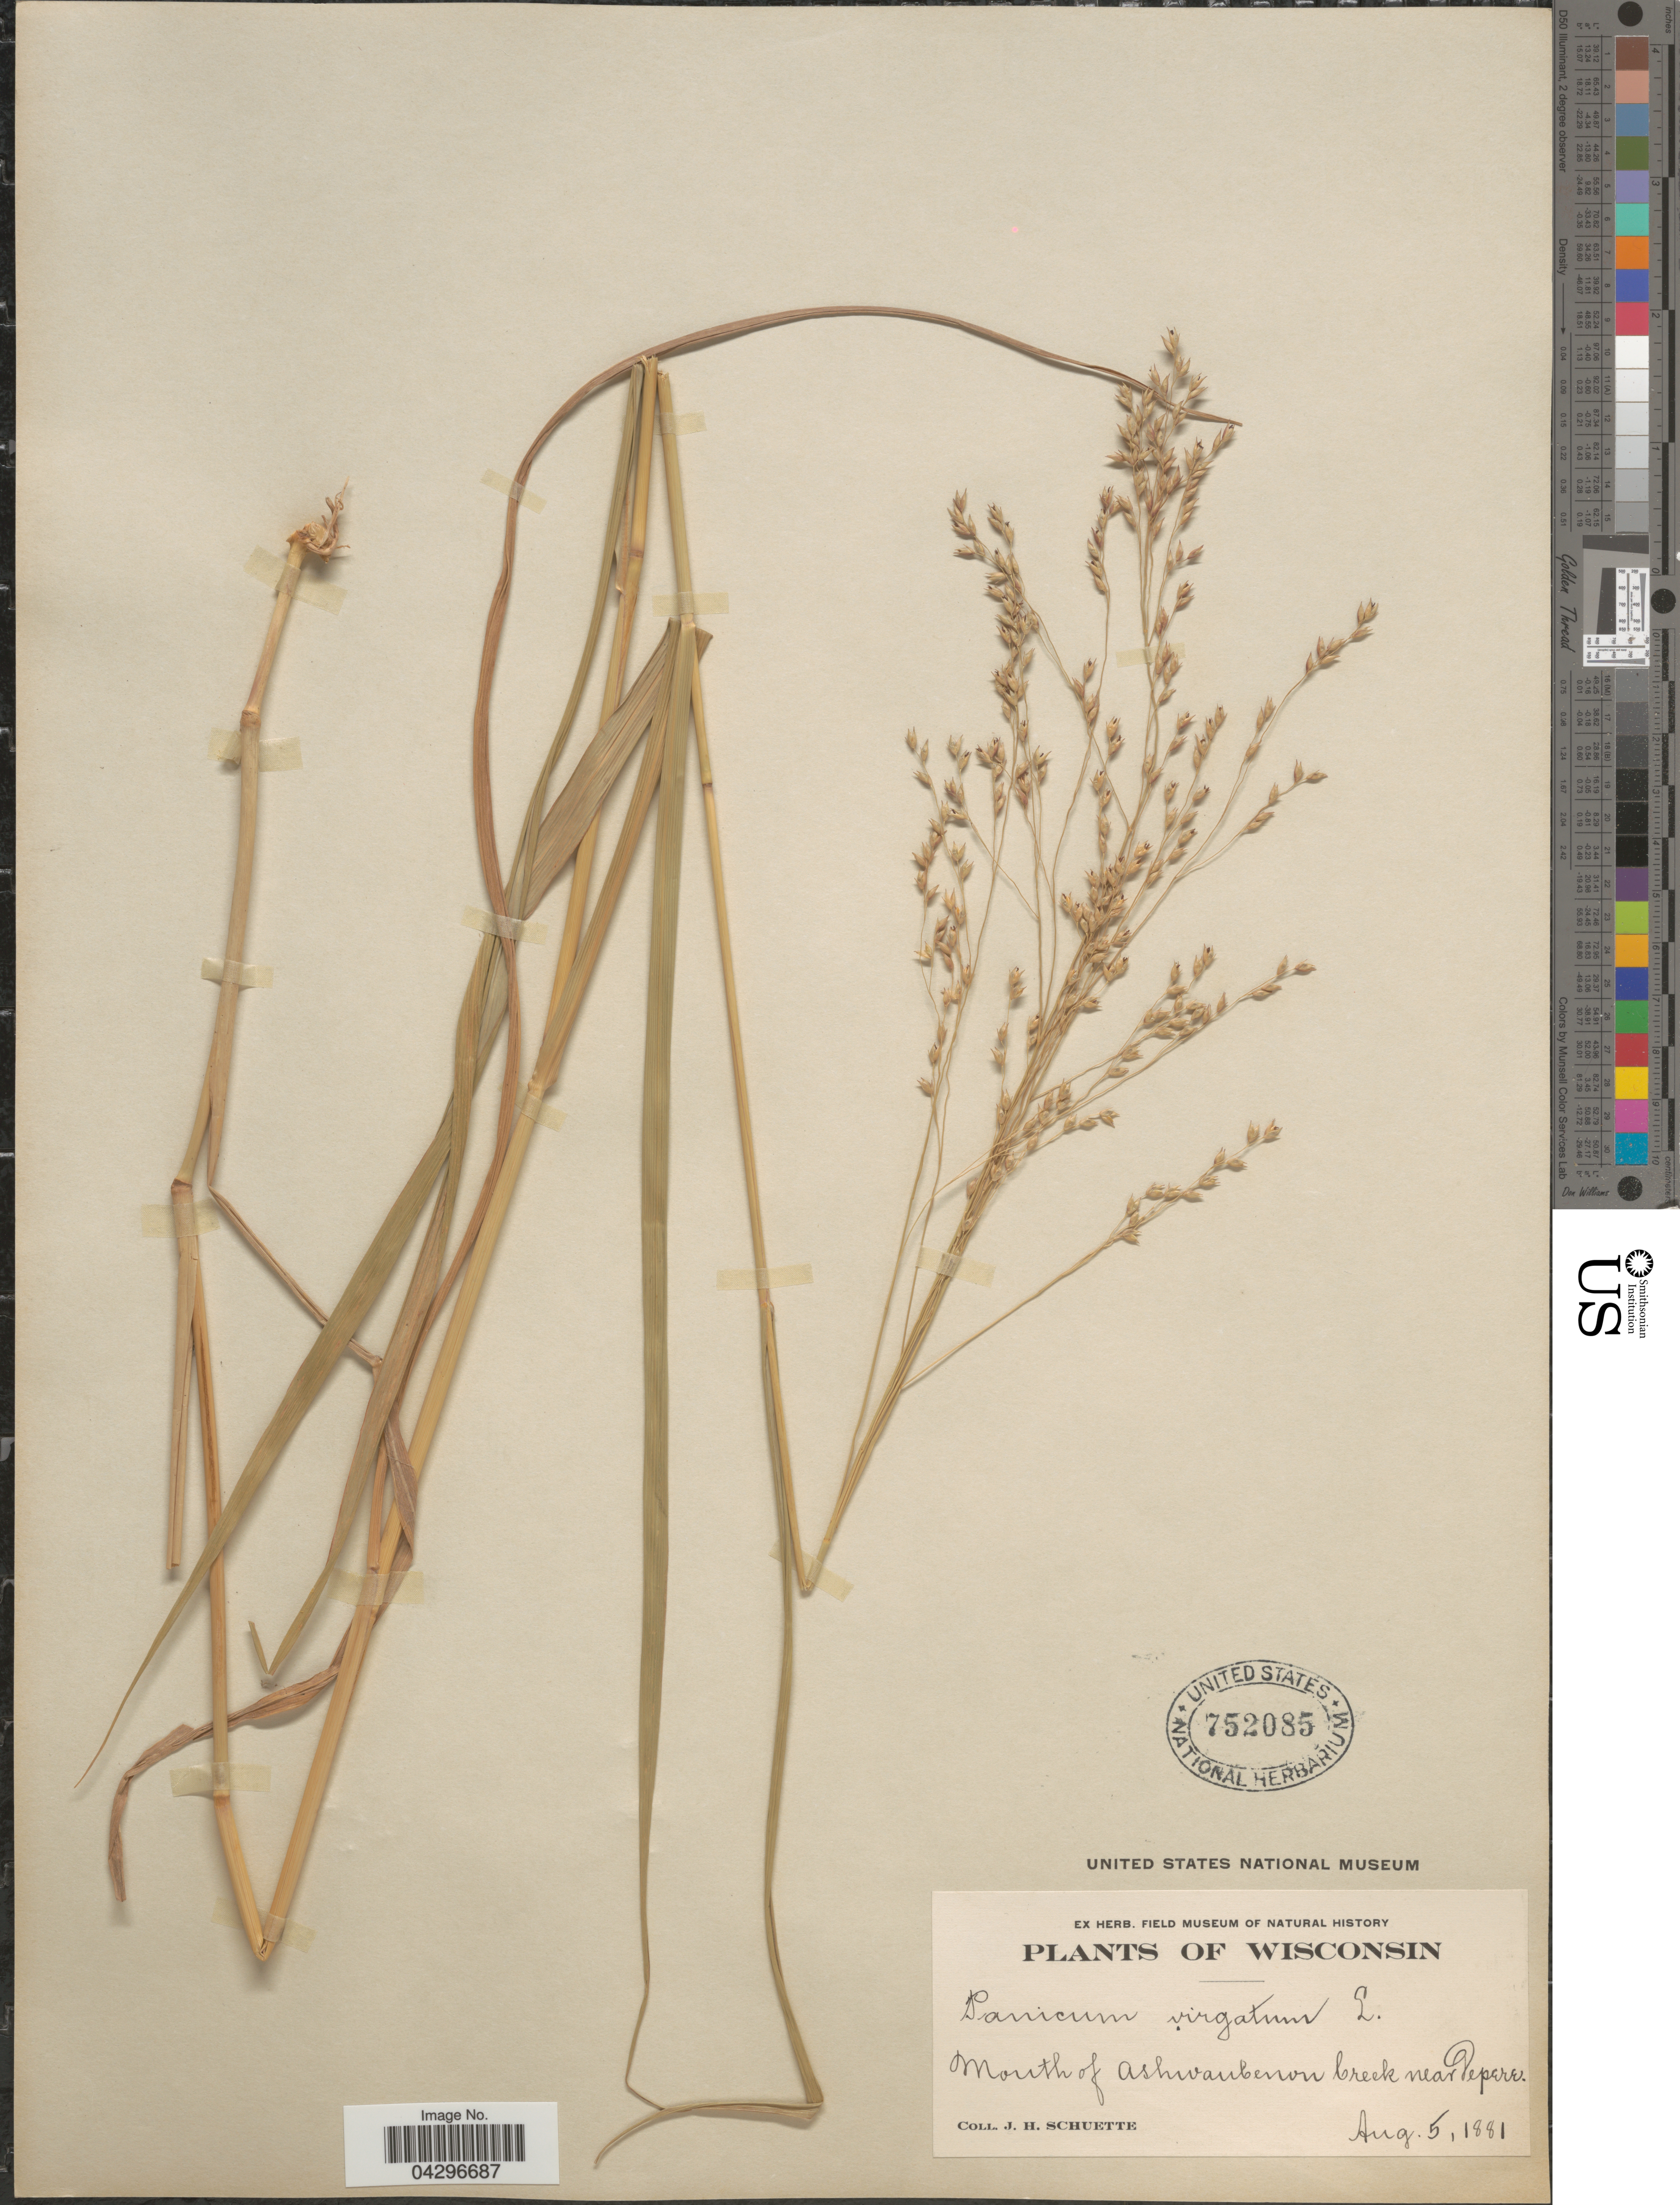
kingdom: Plantae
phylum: Tracheophyta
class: Liliopsida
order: Poales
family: Poaceae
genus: Panicum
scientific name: Panicum virgatum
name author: L.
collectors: J. H. Schuette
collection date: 1881-08-05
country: United States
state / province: Wisconsin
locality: Mouth of Ashwaubenon Creek near Depere.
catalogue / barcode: US 752085